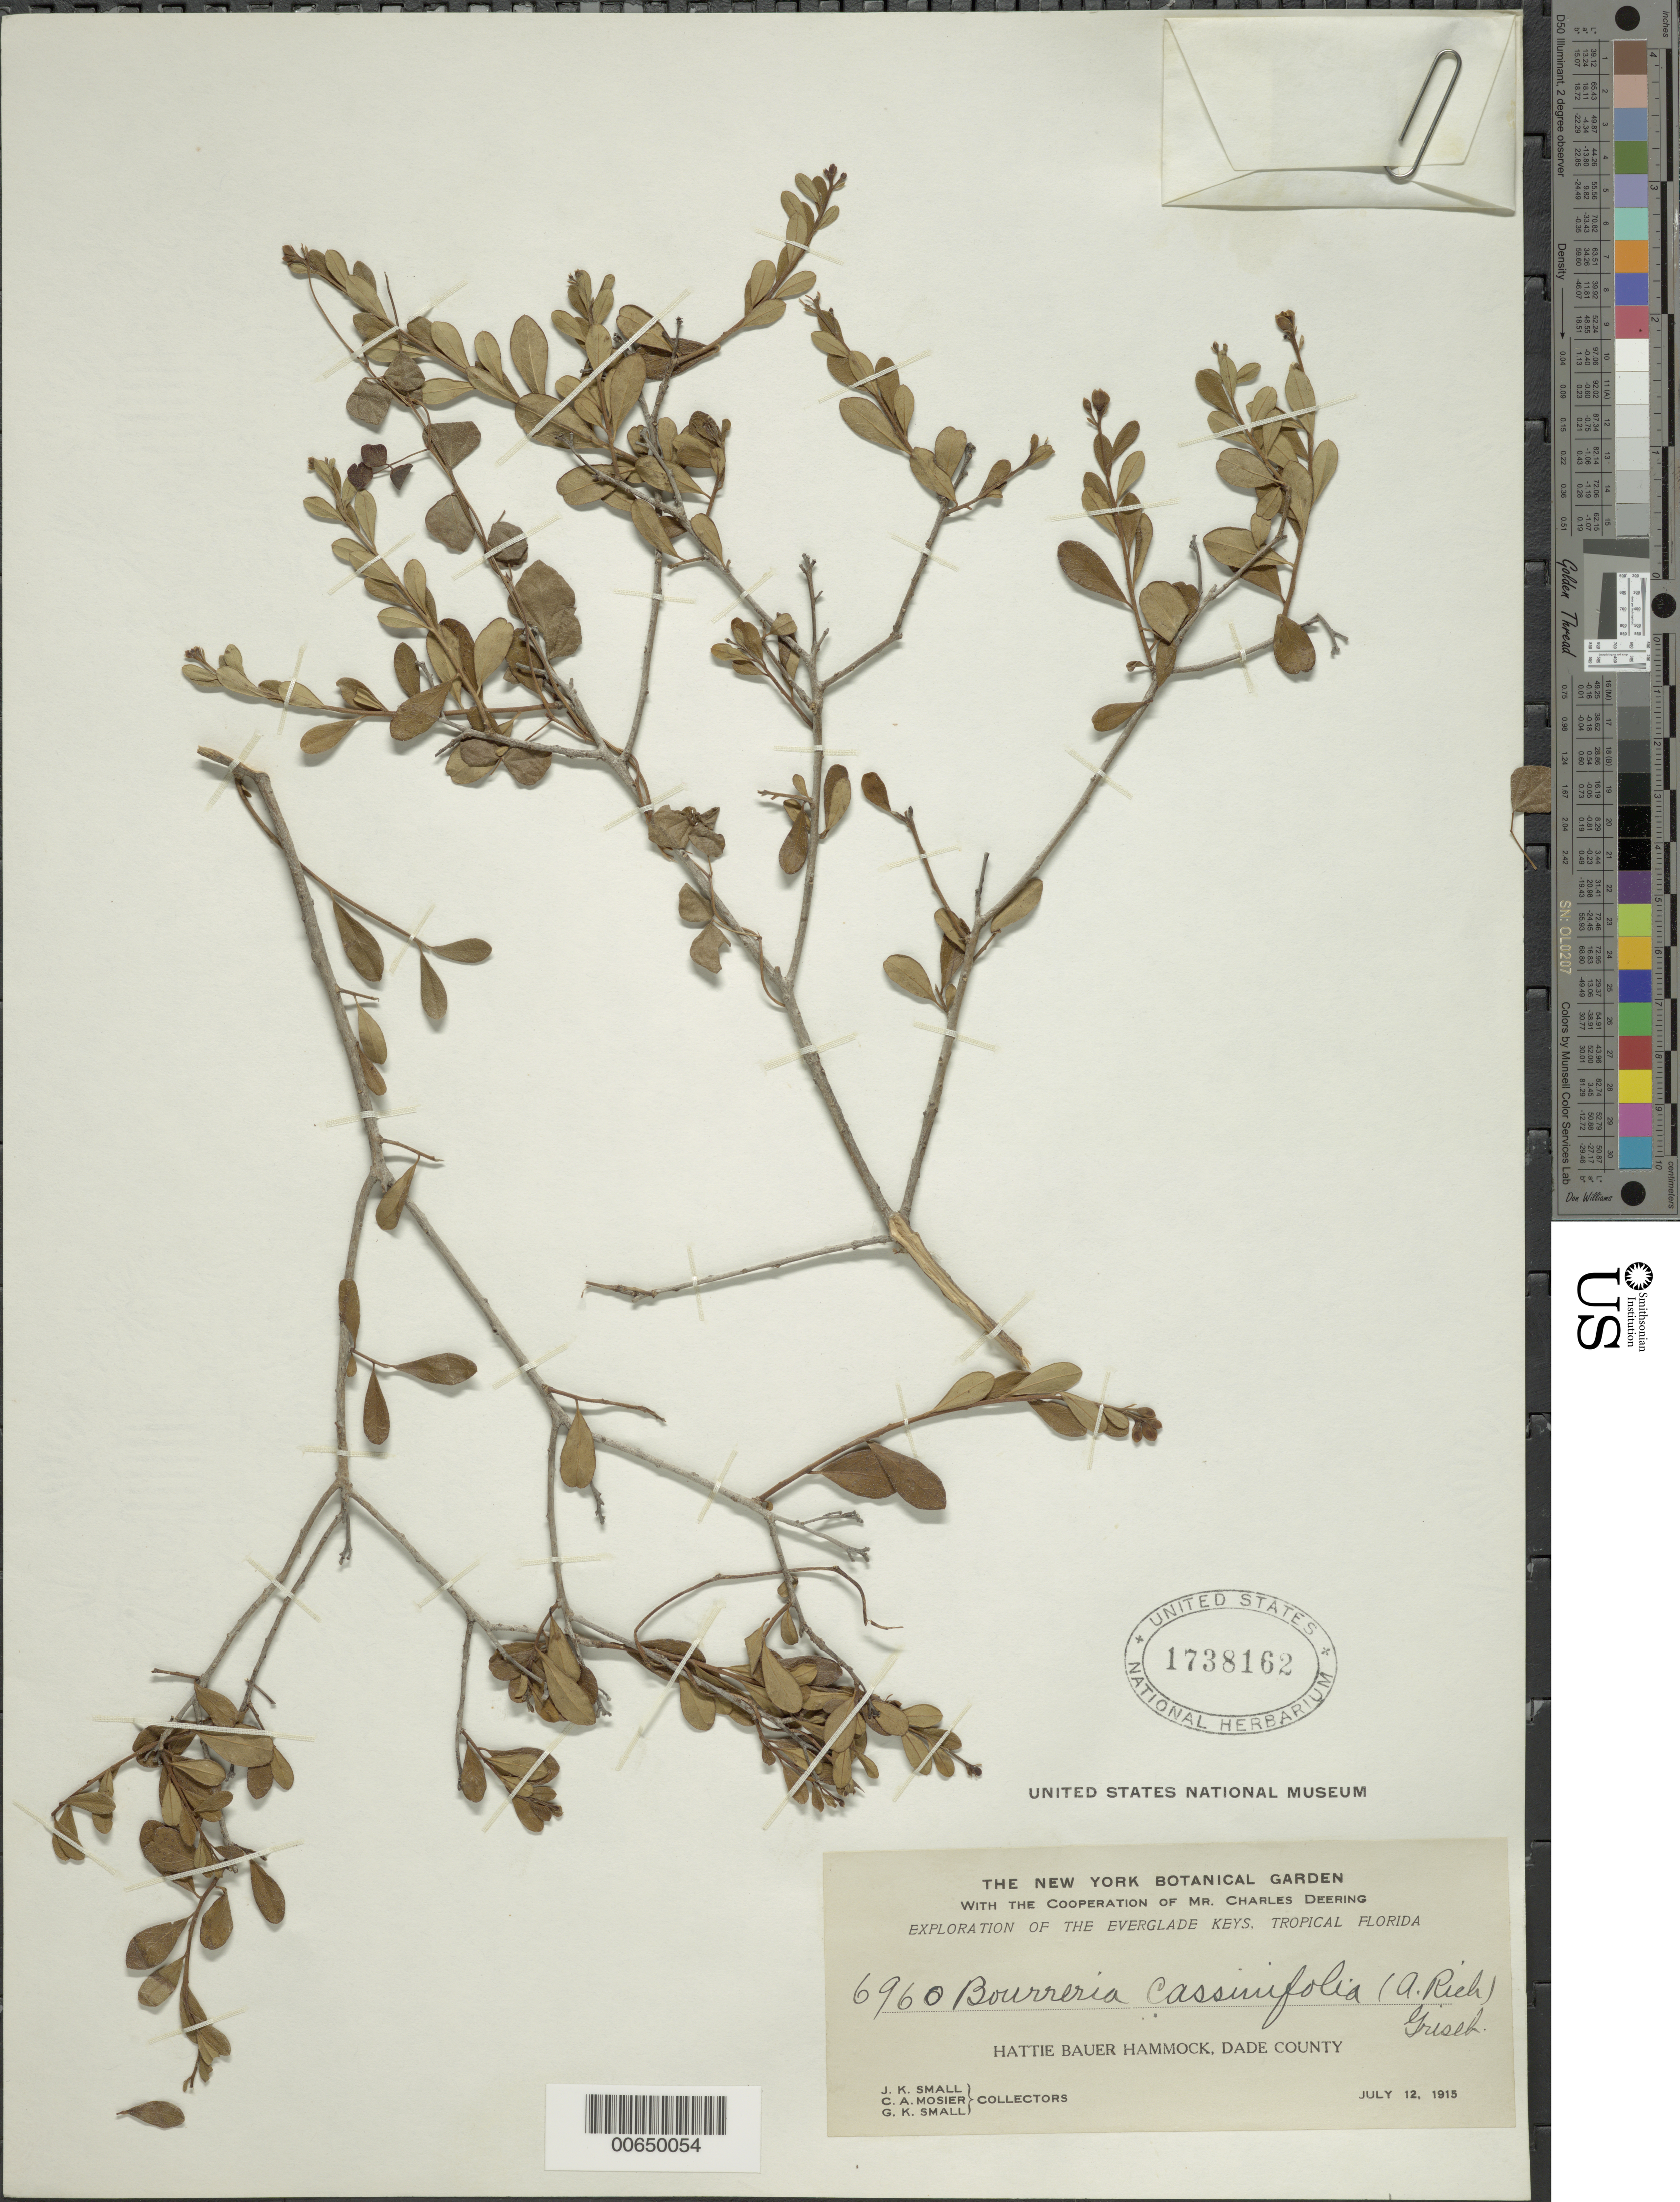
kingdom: Plantae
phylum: Tracheophyta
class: Magnoliopsida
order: Boraginales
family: Ehretiaceae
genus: Bourreria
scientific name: Bourreria cassinifolia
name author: (A. Rich.) Griseb.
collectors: J. K. Small, C. A. Mosier & G. K. Small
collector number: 6960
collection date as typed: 12 Jul 1915 or 07 Dec 1915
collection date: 1915-07-12 or 1915-12-07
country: United States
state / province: Florida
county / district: Dade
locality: Hattie Bauer Hammock.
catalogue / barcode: US 1738162